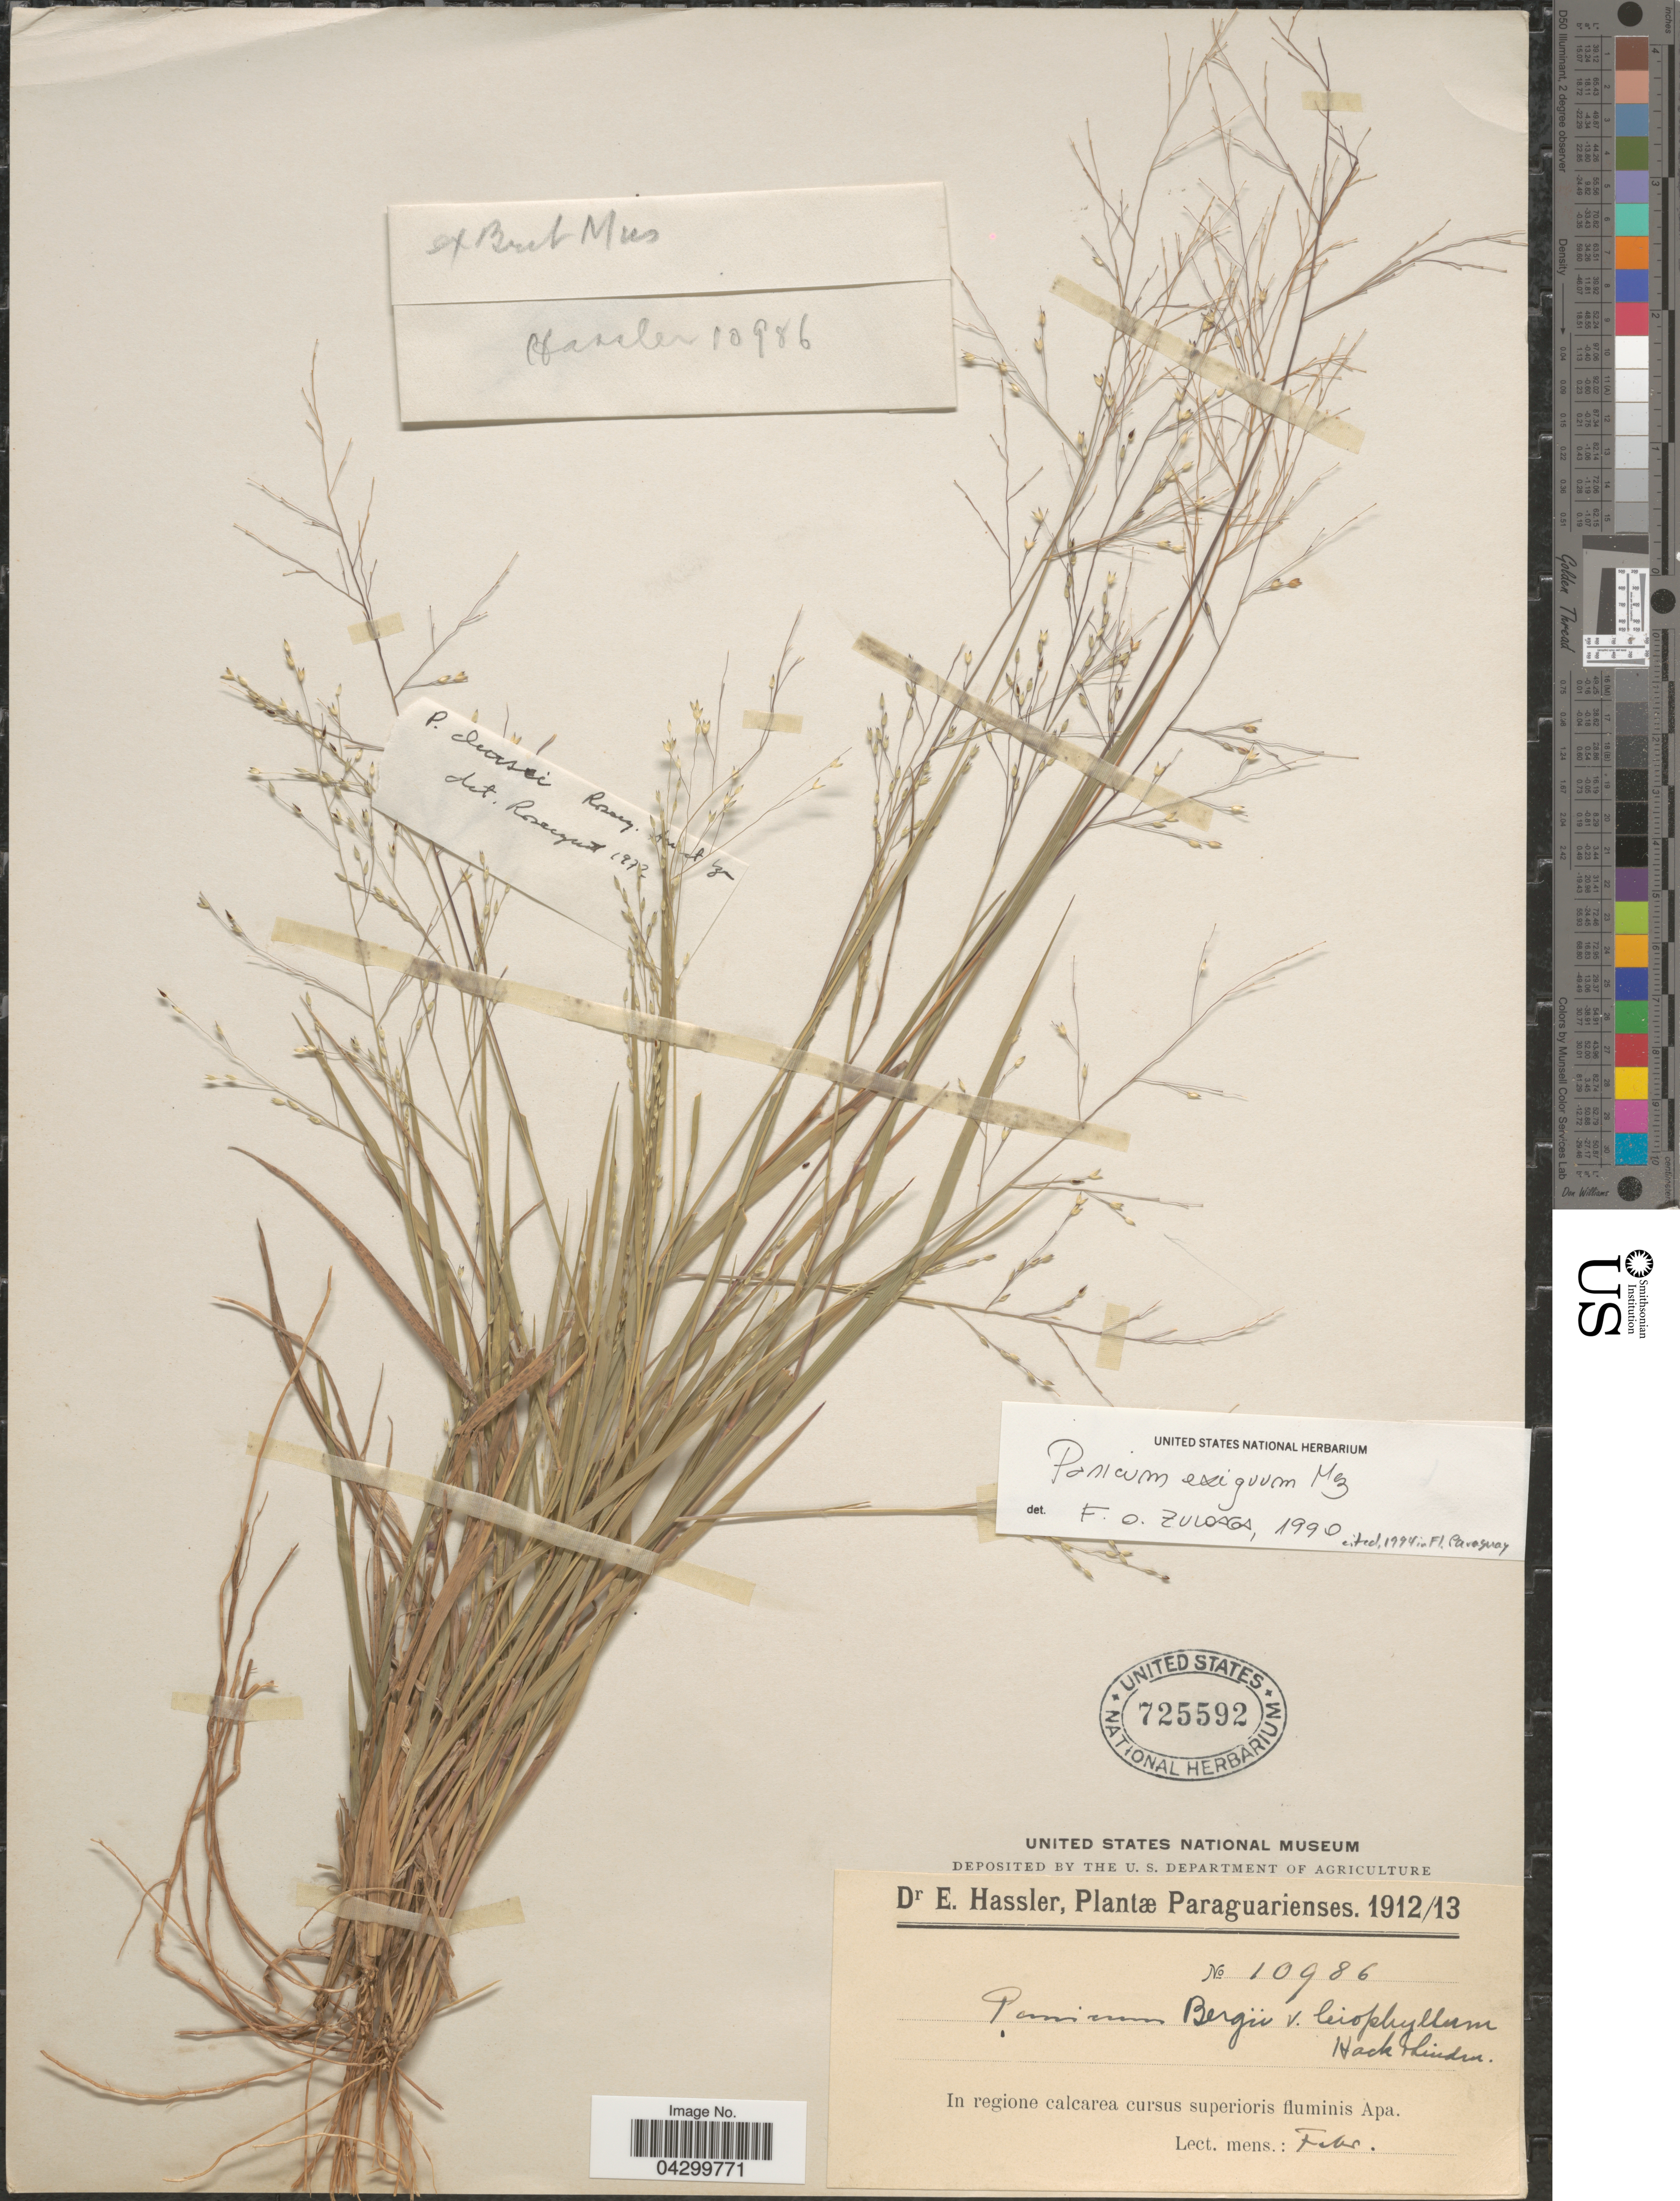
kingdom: Plantae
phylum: Tracheophyta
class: Liliopsida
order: Poales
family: Poaceae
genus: Panicum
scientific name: Panicum exiguum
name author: Mez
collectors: E. Hassler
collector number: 10986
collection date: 1912/1913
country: Paraguay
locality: In regione calcarea cursus superioris fluminis Apa.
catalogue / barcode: US 725592